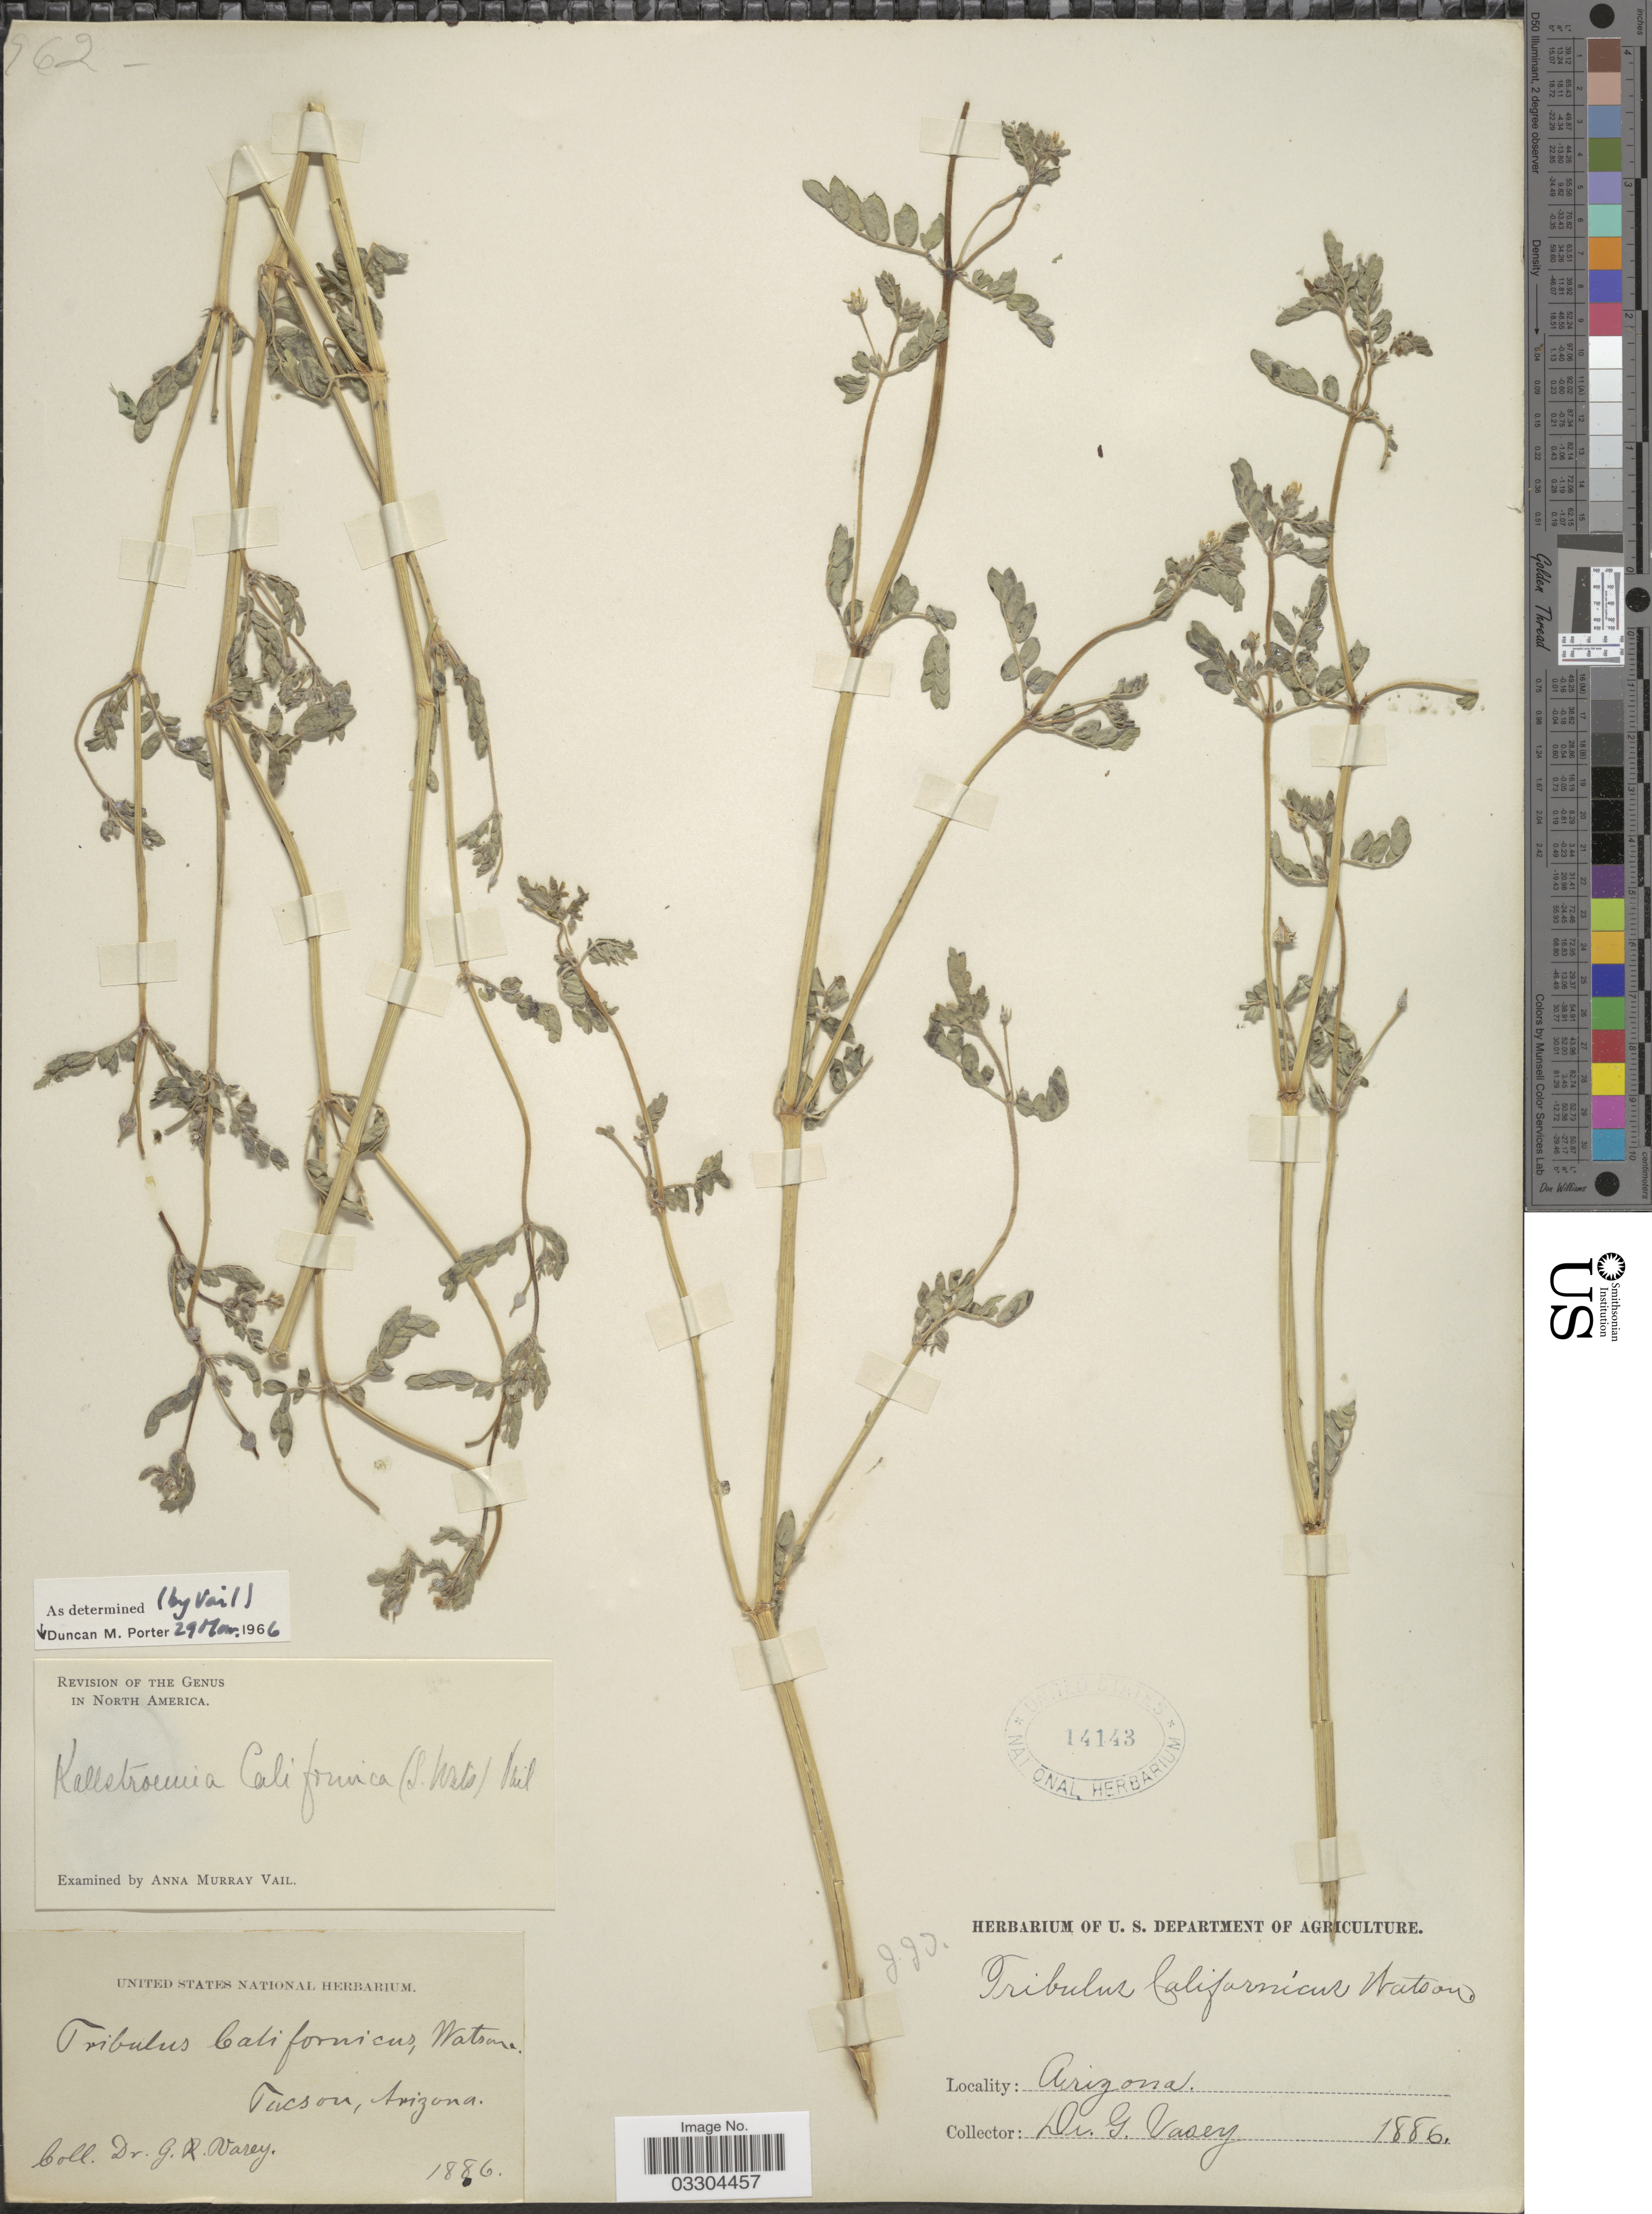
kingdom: Plantae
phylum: Tracheophyta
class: Magnoliopsida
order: Zygophyllales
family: Zygophyllaceae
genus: Kallstroemia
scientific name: Kallstroemia californica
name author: (S. Watson) Vail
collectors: G. Vasey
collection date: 1886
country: United States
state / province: Arizona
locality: Tucson.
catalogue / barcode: US 14143